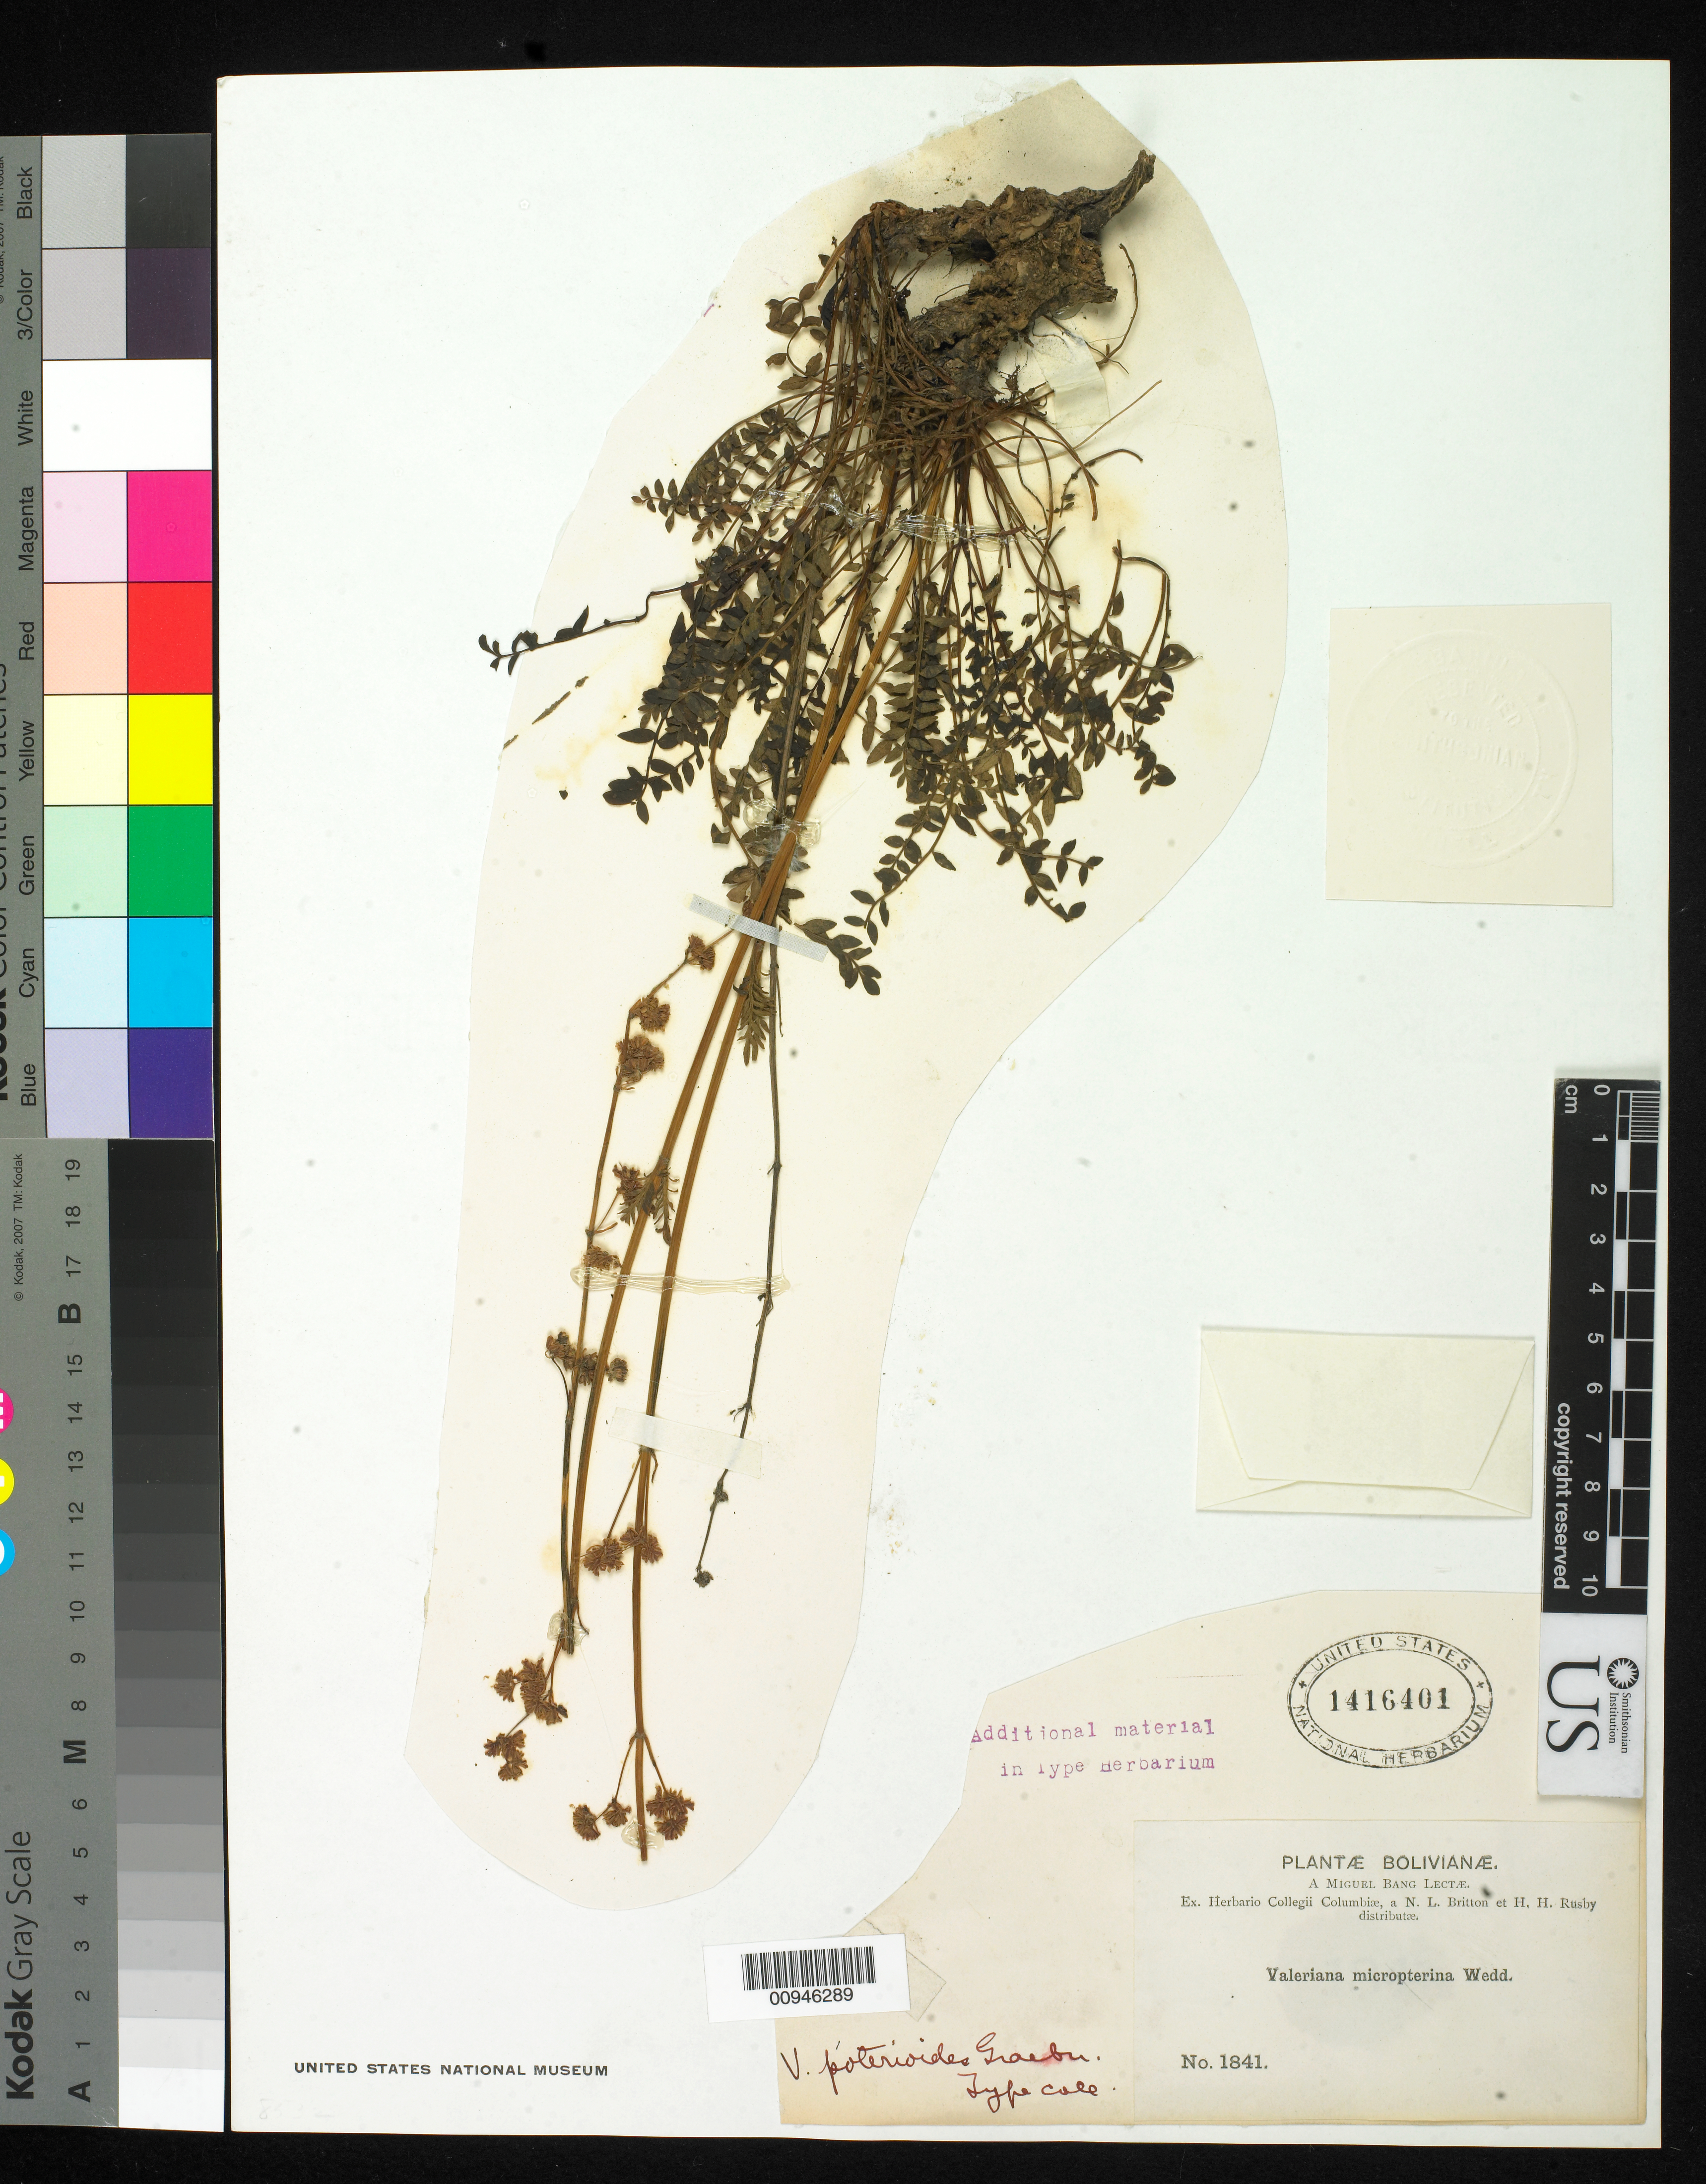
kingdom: Plantae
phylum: Tracheophyta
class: Magnoliopsida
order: Dipsacales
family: Caprifoliaceae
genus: Valeriana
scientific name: Valeriana poterioides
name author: P. Graebn. in Urb.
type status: Isotype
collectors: M. Bang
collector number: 1841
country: Bolivia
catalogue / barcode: US 1416401